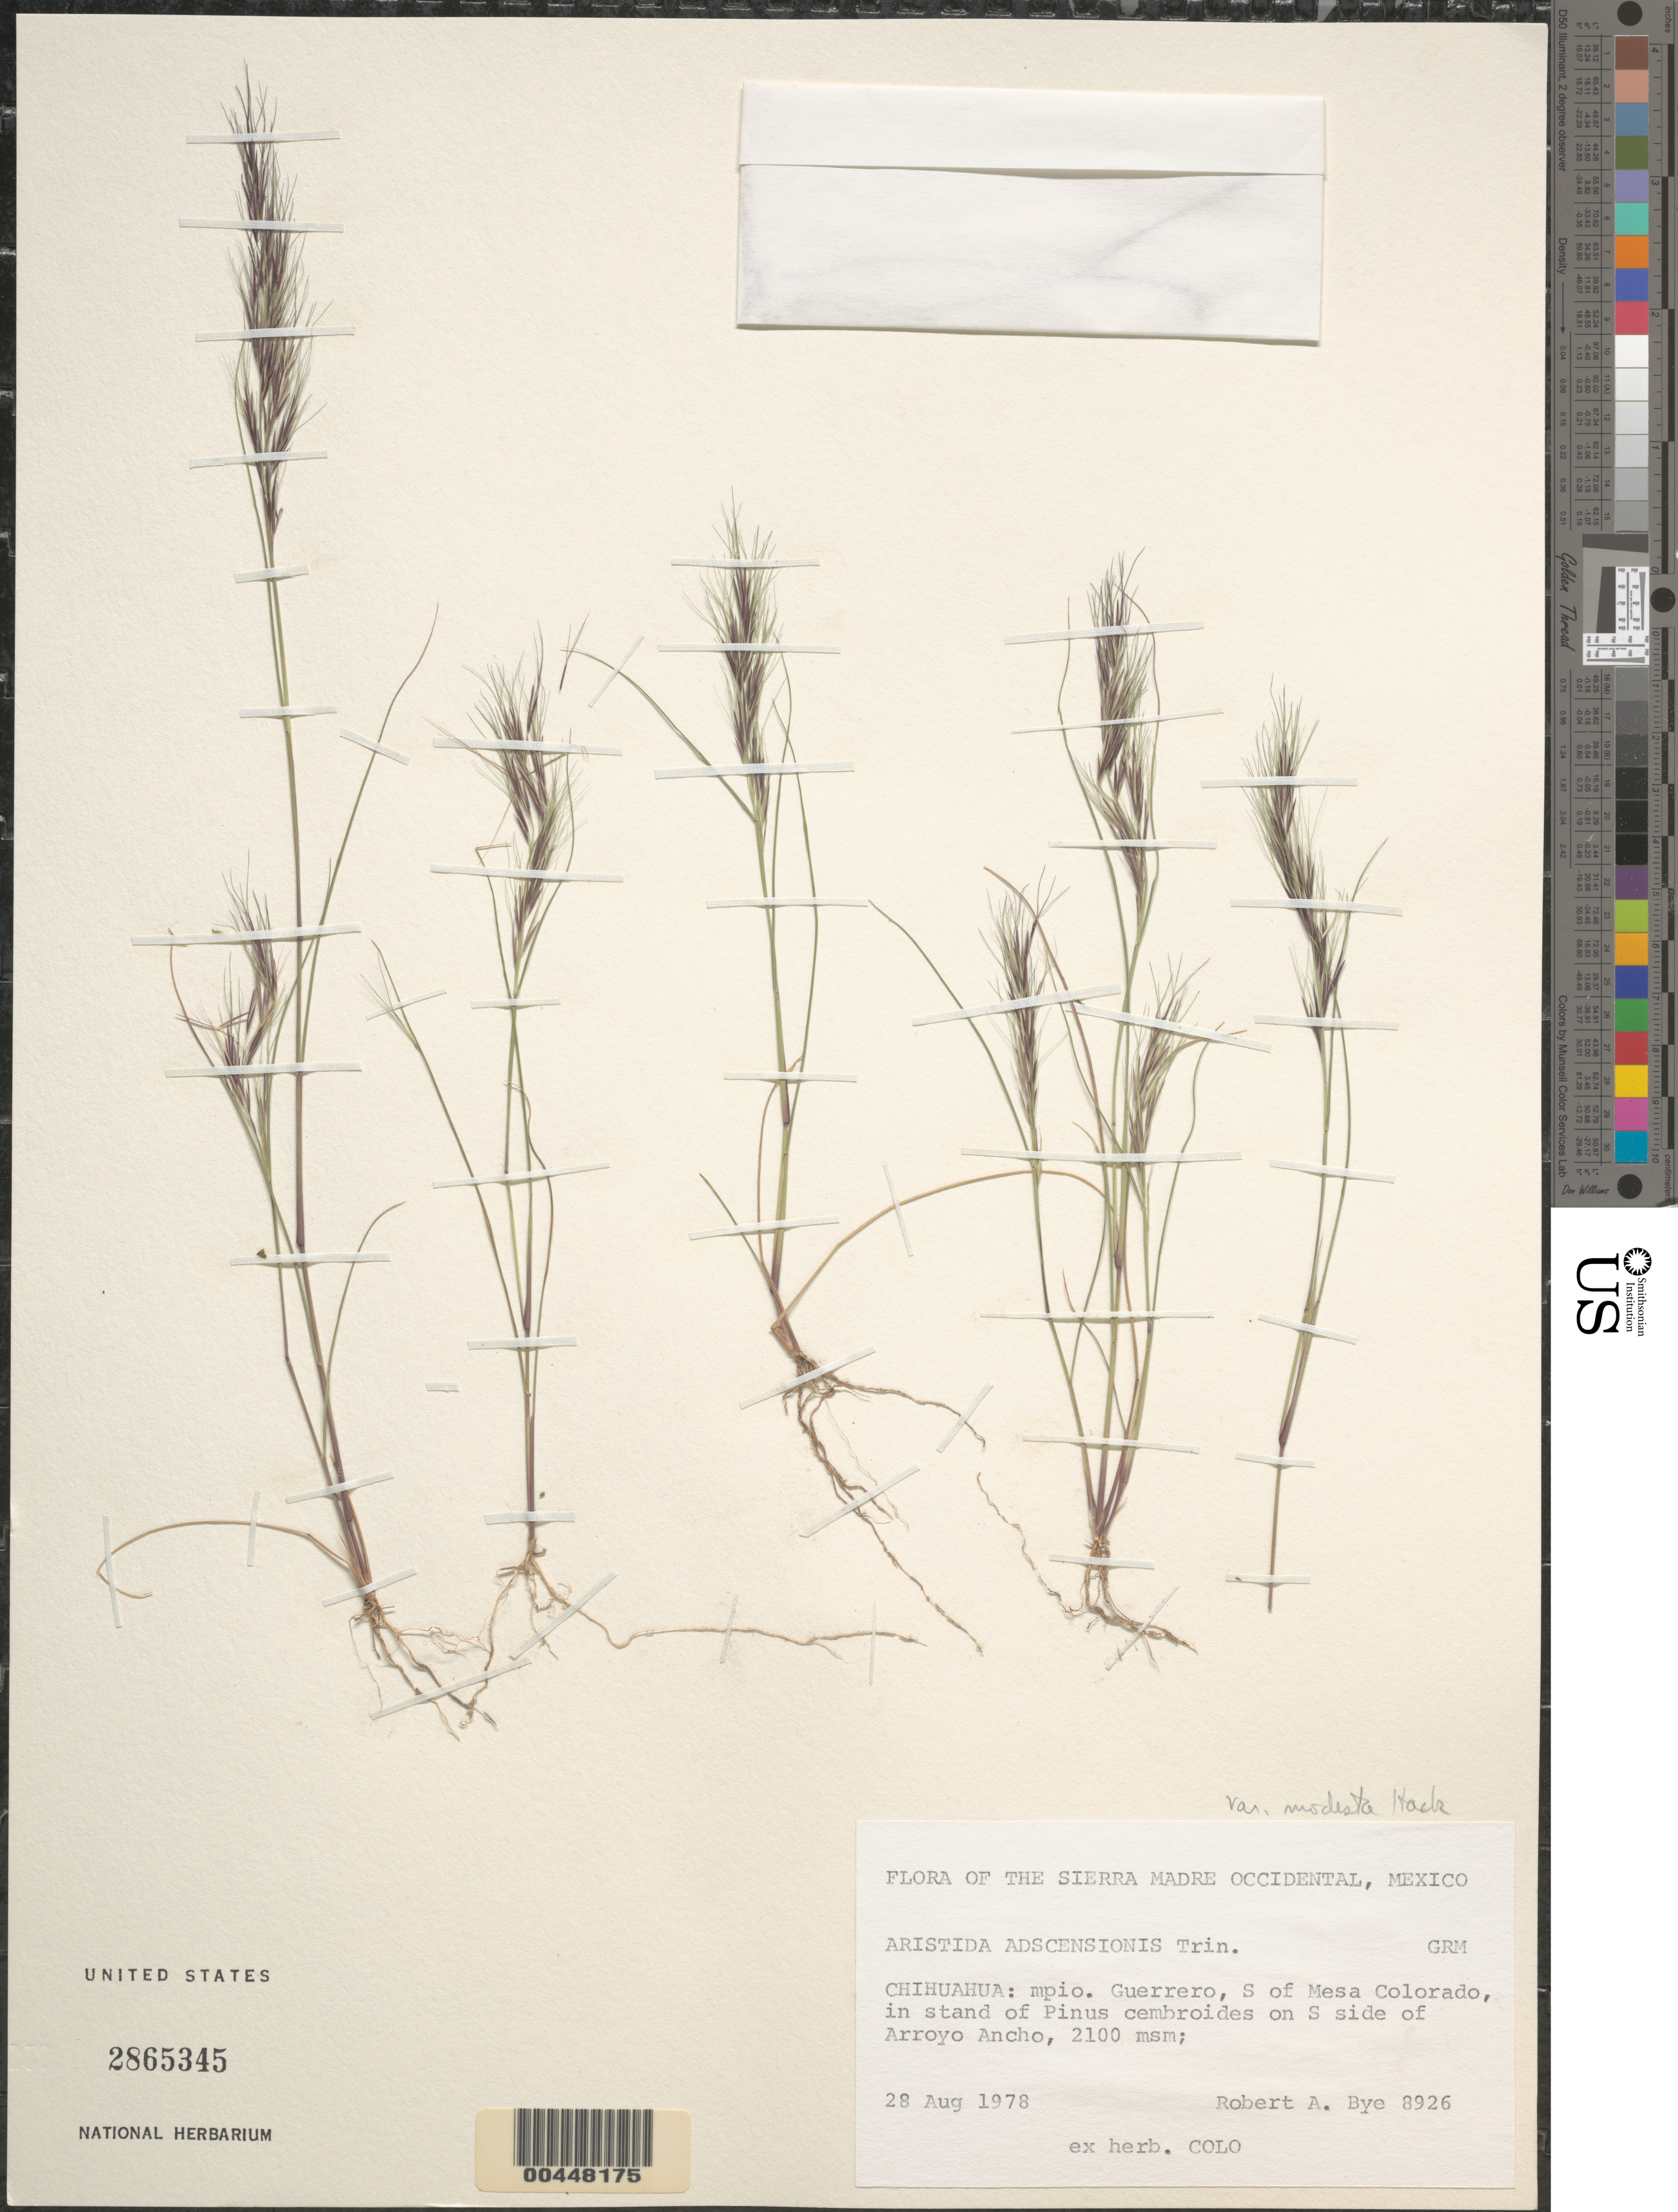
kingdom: Plantae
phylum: Tracheophyta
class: Liliopsida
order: Poales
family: Poaceae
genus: Aristida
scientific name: Aristida adscensionis var. modesta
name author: Hack. in Stuck.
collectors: R. A. Bye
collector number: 8926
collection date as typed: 28 Aug 1978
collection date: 1978-08-28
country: Mexico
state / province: Chihuahua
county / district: Guerrero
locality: Sierra Madre Occidental, S of Mesa Colorado, S side of Arroyo Ancho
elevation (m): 2100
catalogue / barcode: US 2865345